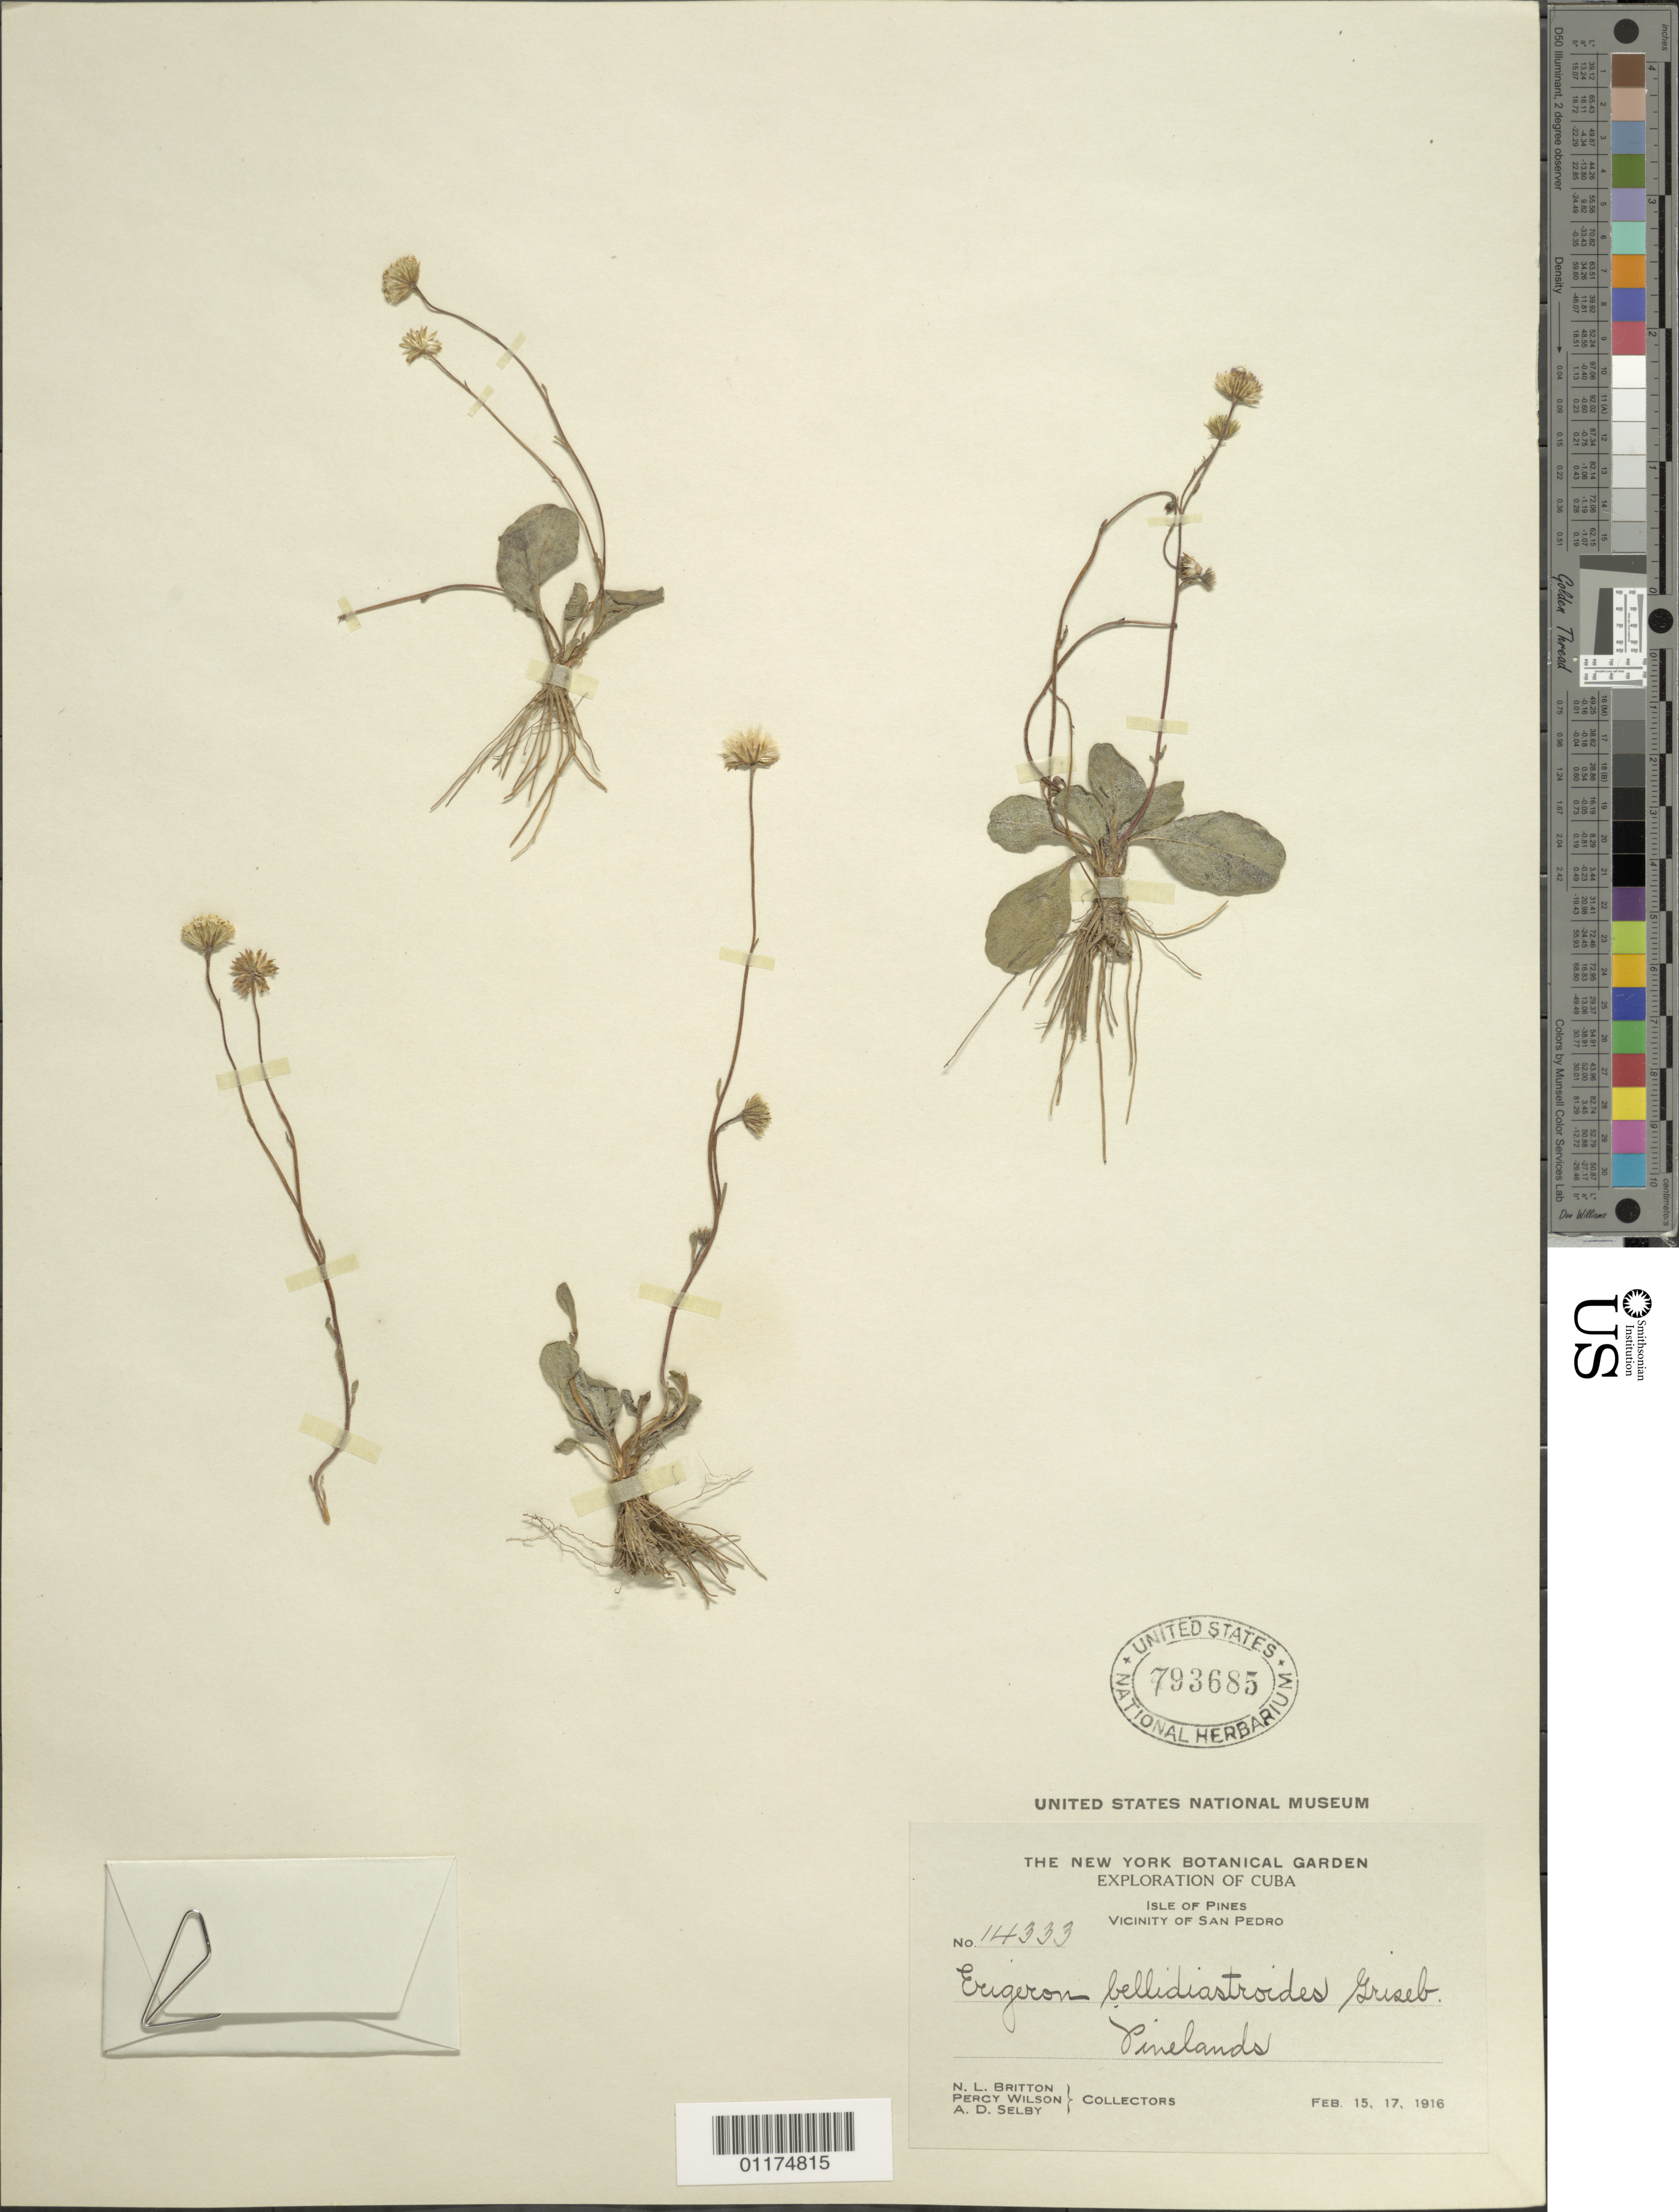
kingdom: Plantae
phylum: Tracheophyta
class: Magnoliopsida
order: Asterales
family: Asteraceae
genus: Erigeron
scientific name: Erigeron bellidiastroides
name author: Griseb.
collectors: N. Britton, P. Wilson & A. Selby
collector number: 14333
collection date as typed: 15 Feb 1916 to 17 Feb 1916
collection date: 1916-02-15/1916-02-17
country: Cuba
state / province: Isla de la Juventud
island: Isla de la Juventud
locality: Vicinity of San Pedro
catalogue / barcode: US 793685